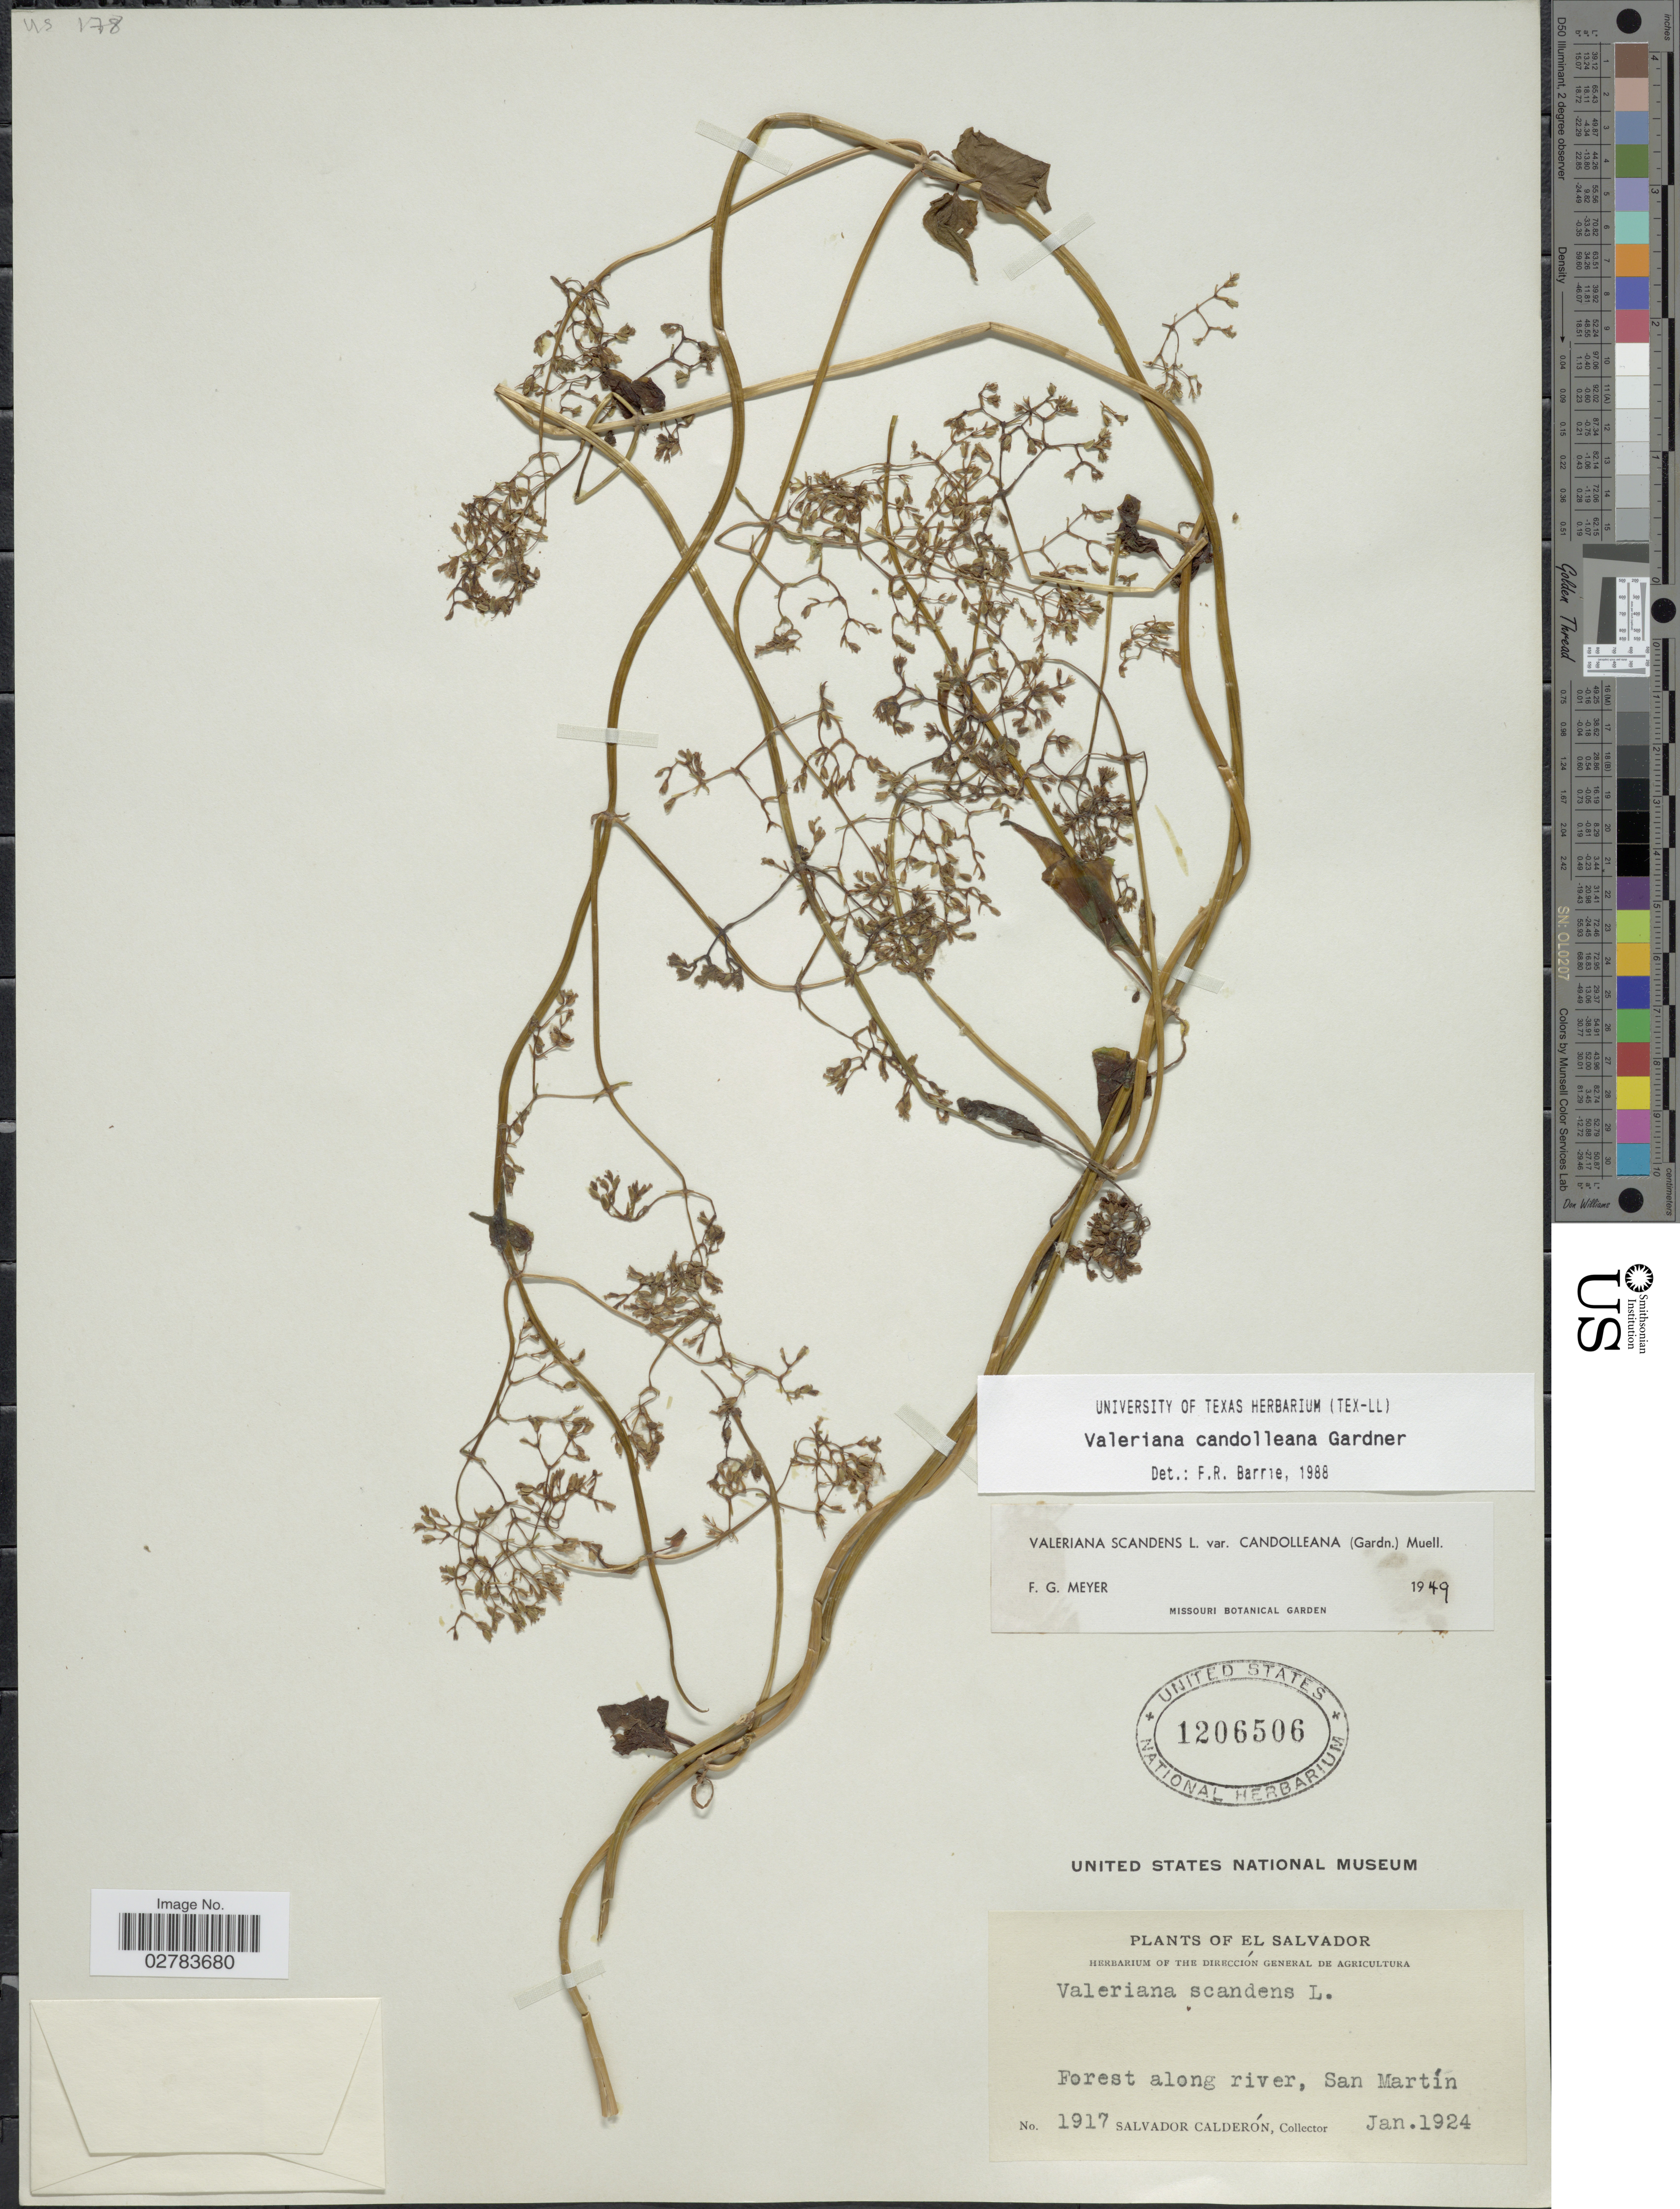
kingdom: Plantae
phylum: Tracheophyta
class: Magnoliopsida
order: Dipsacales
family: Caprifoliaceae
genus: Valeriana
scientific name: Valeriana candolleana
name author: Gardner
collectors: S. Calderón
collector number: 1917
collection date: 1924-01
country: El Salvador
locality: Forest along river, San Martín.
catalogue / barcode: US 1206506